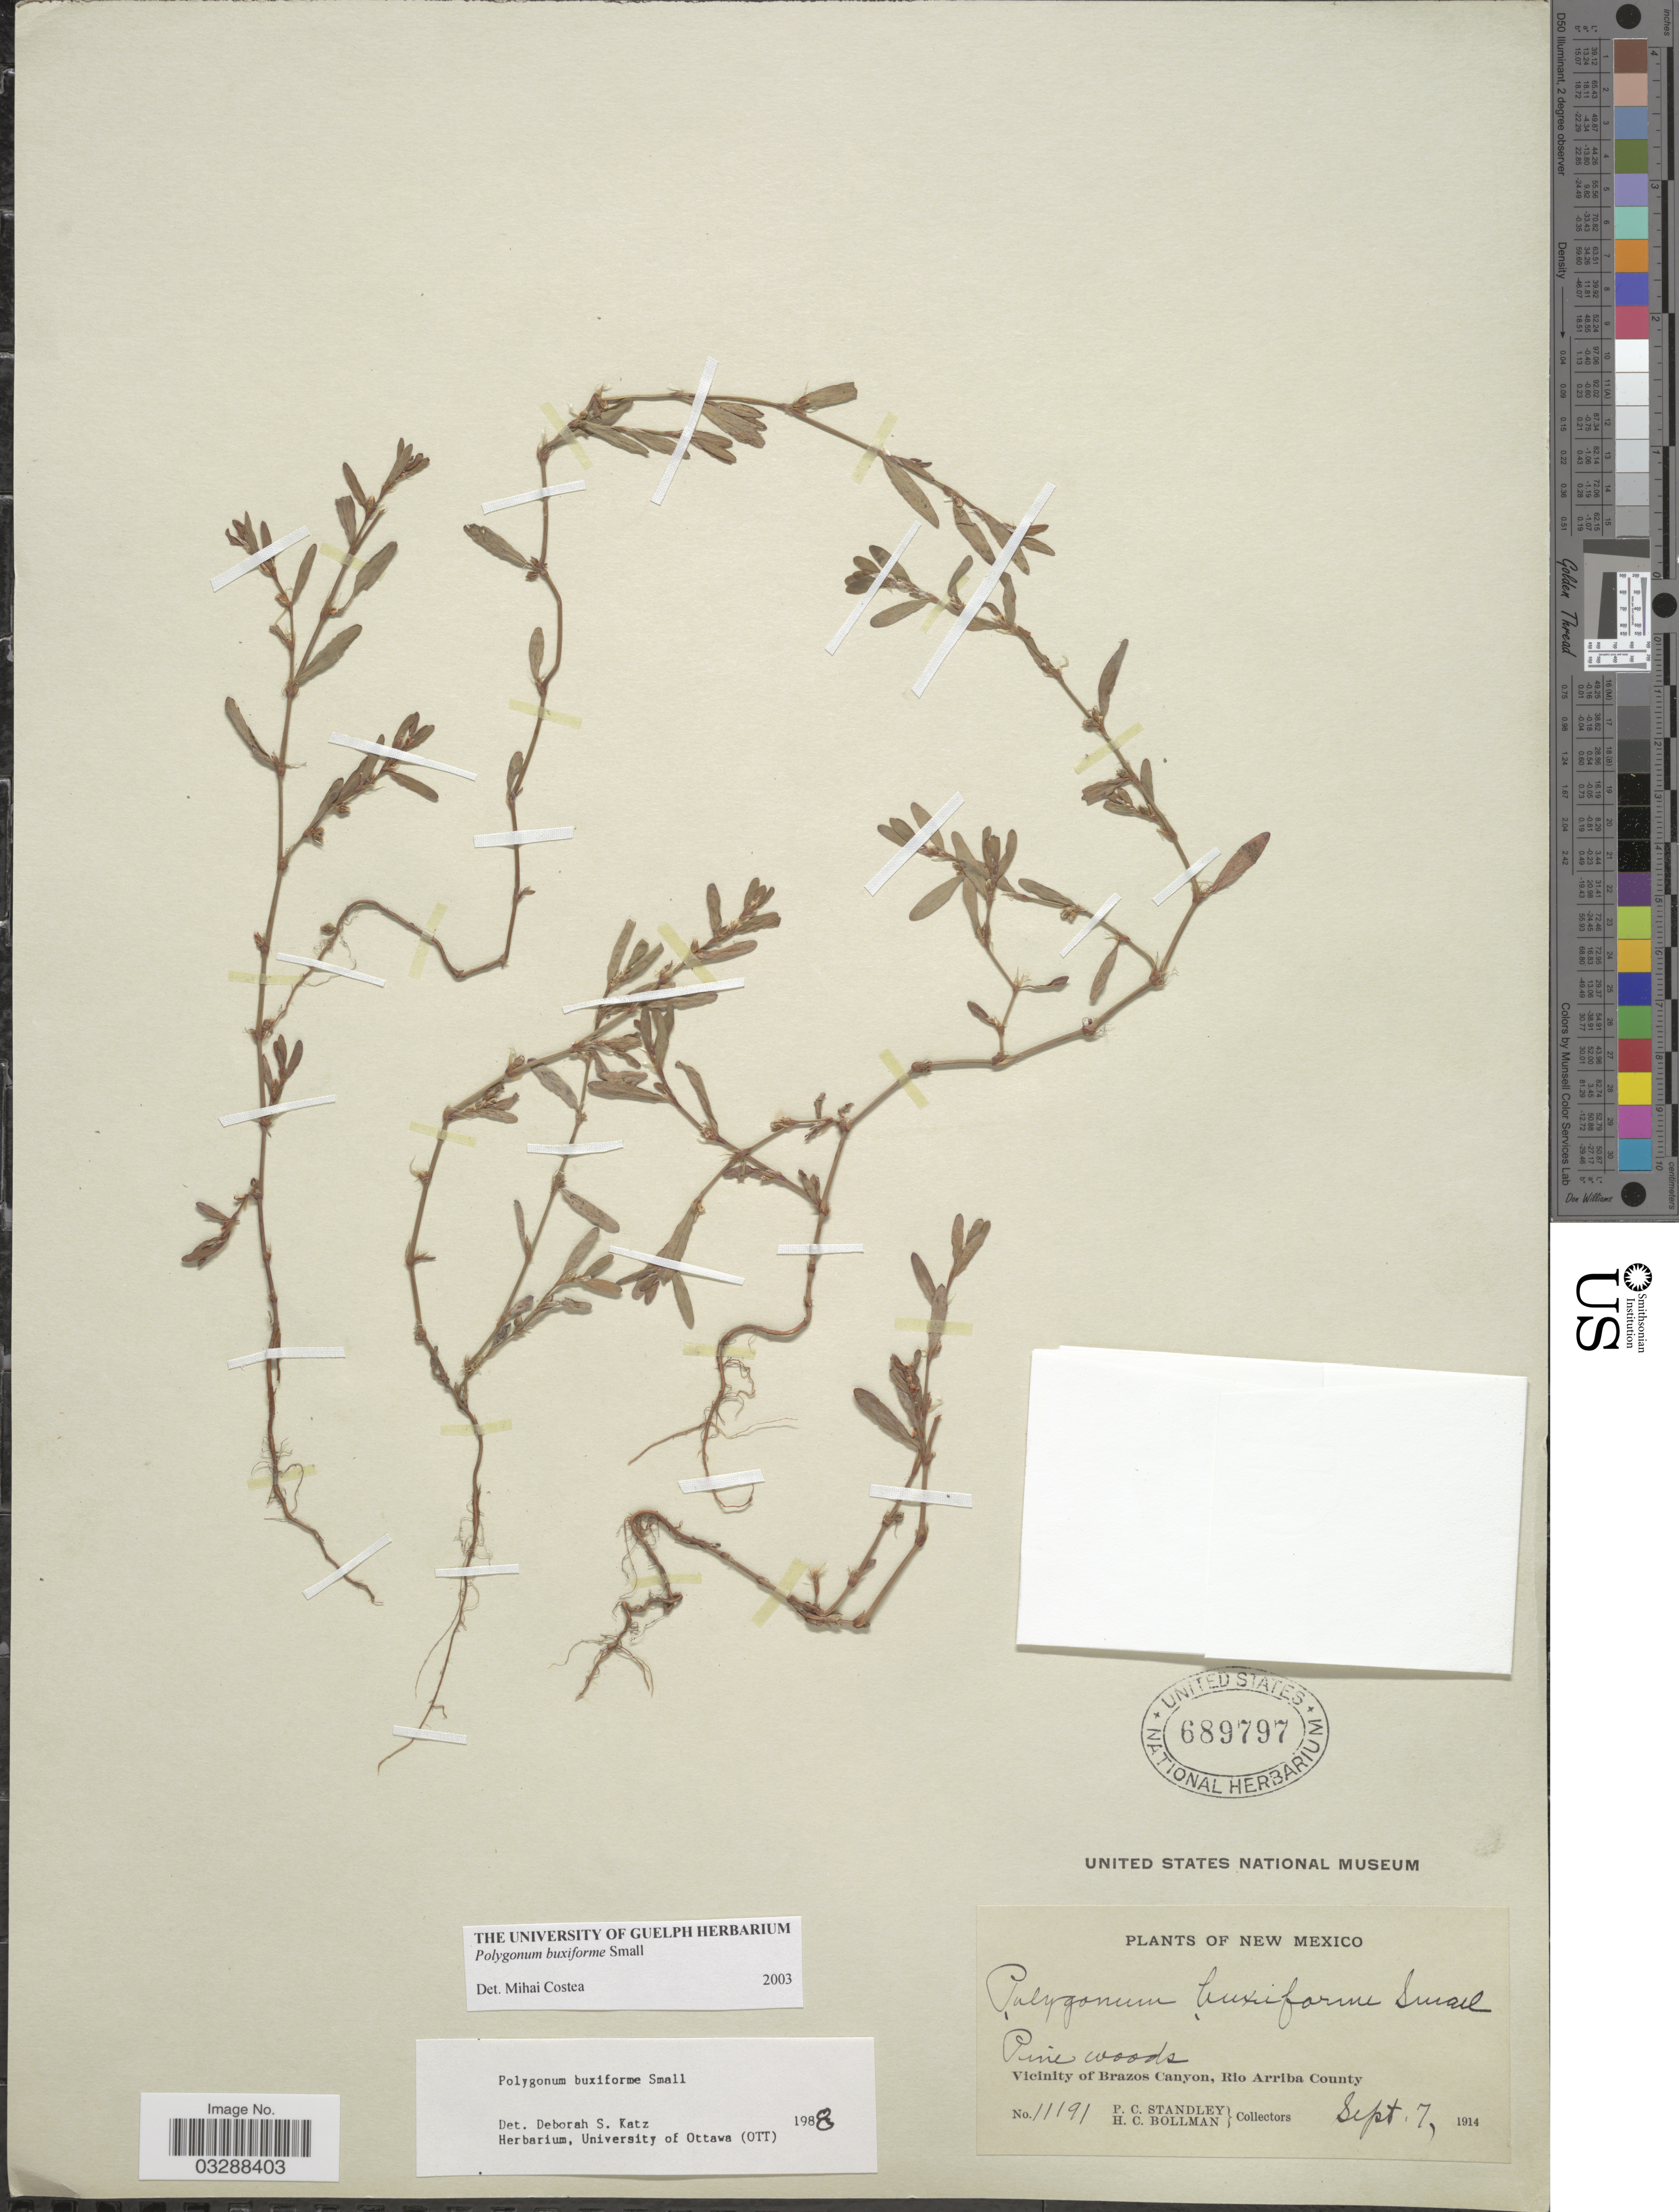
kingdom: Plantae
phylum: Tracheophyta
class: Magnoliopsida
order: Caryophyllales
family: Polygonaceae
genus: Polygonum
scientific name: Polygonum buxiforme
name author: Small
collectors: P. C. Standley & H. C. Bollman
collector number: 11191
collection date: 1914-09-07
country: United States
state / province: New Mexico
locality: Vicinity of Brazos Canyon, Rio Arriba County.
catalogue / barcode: US 689797